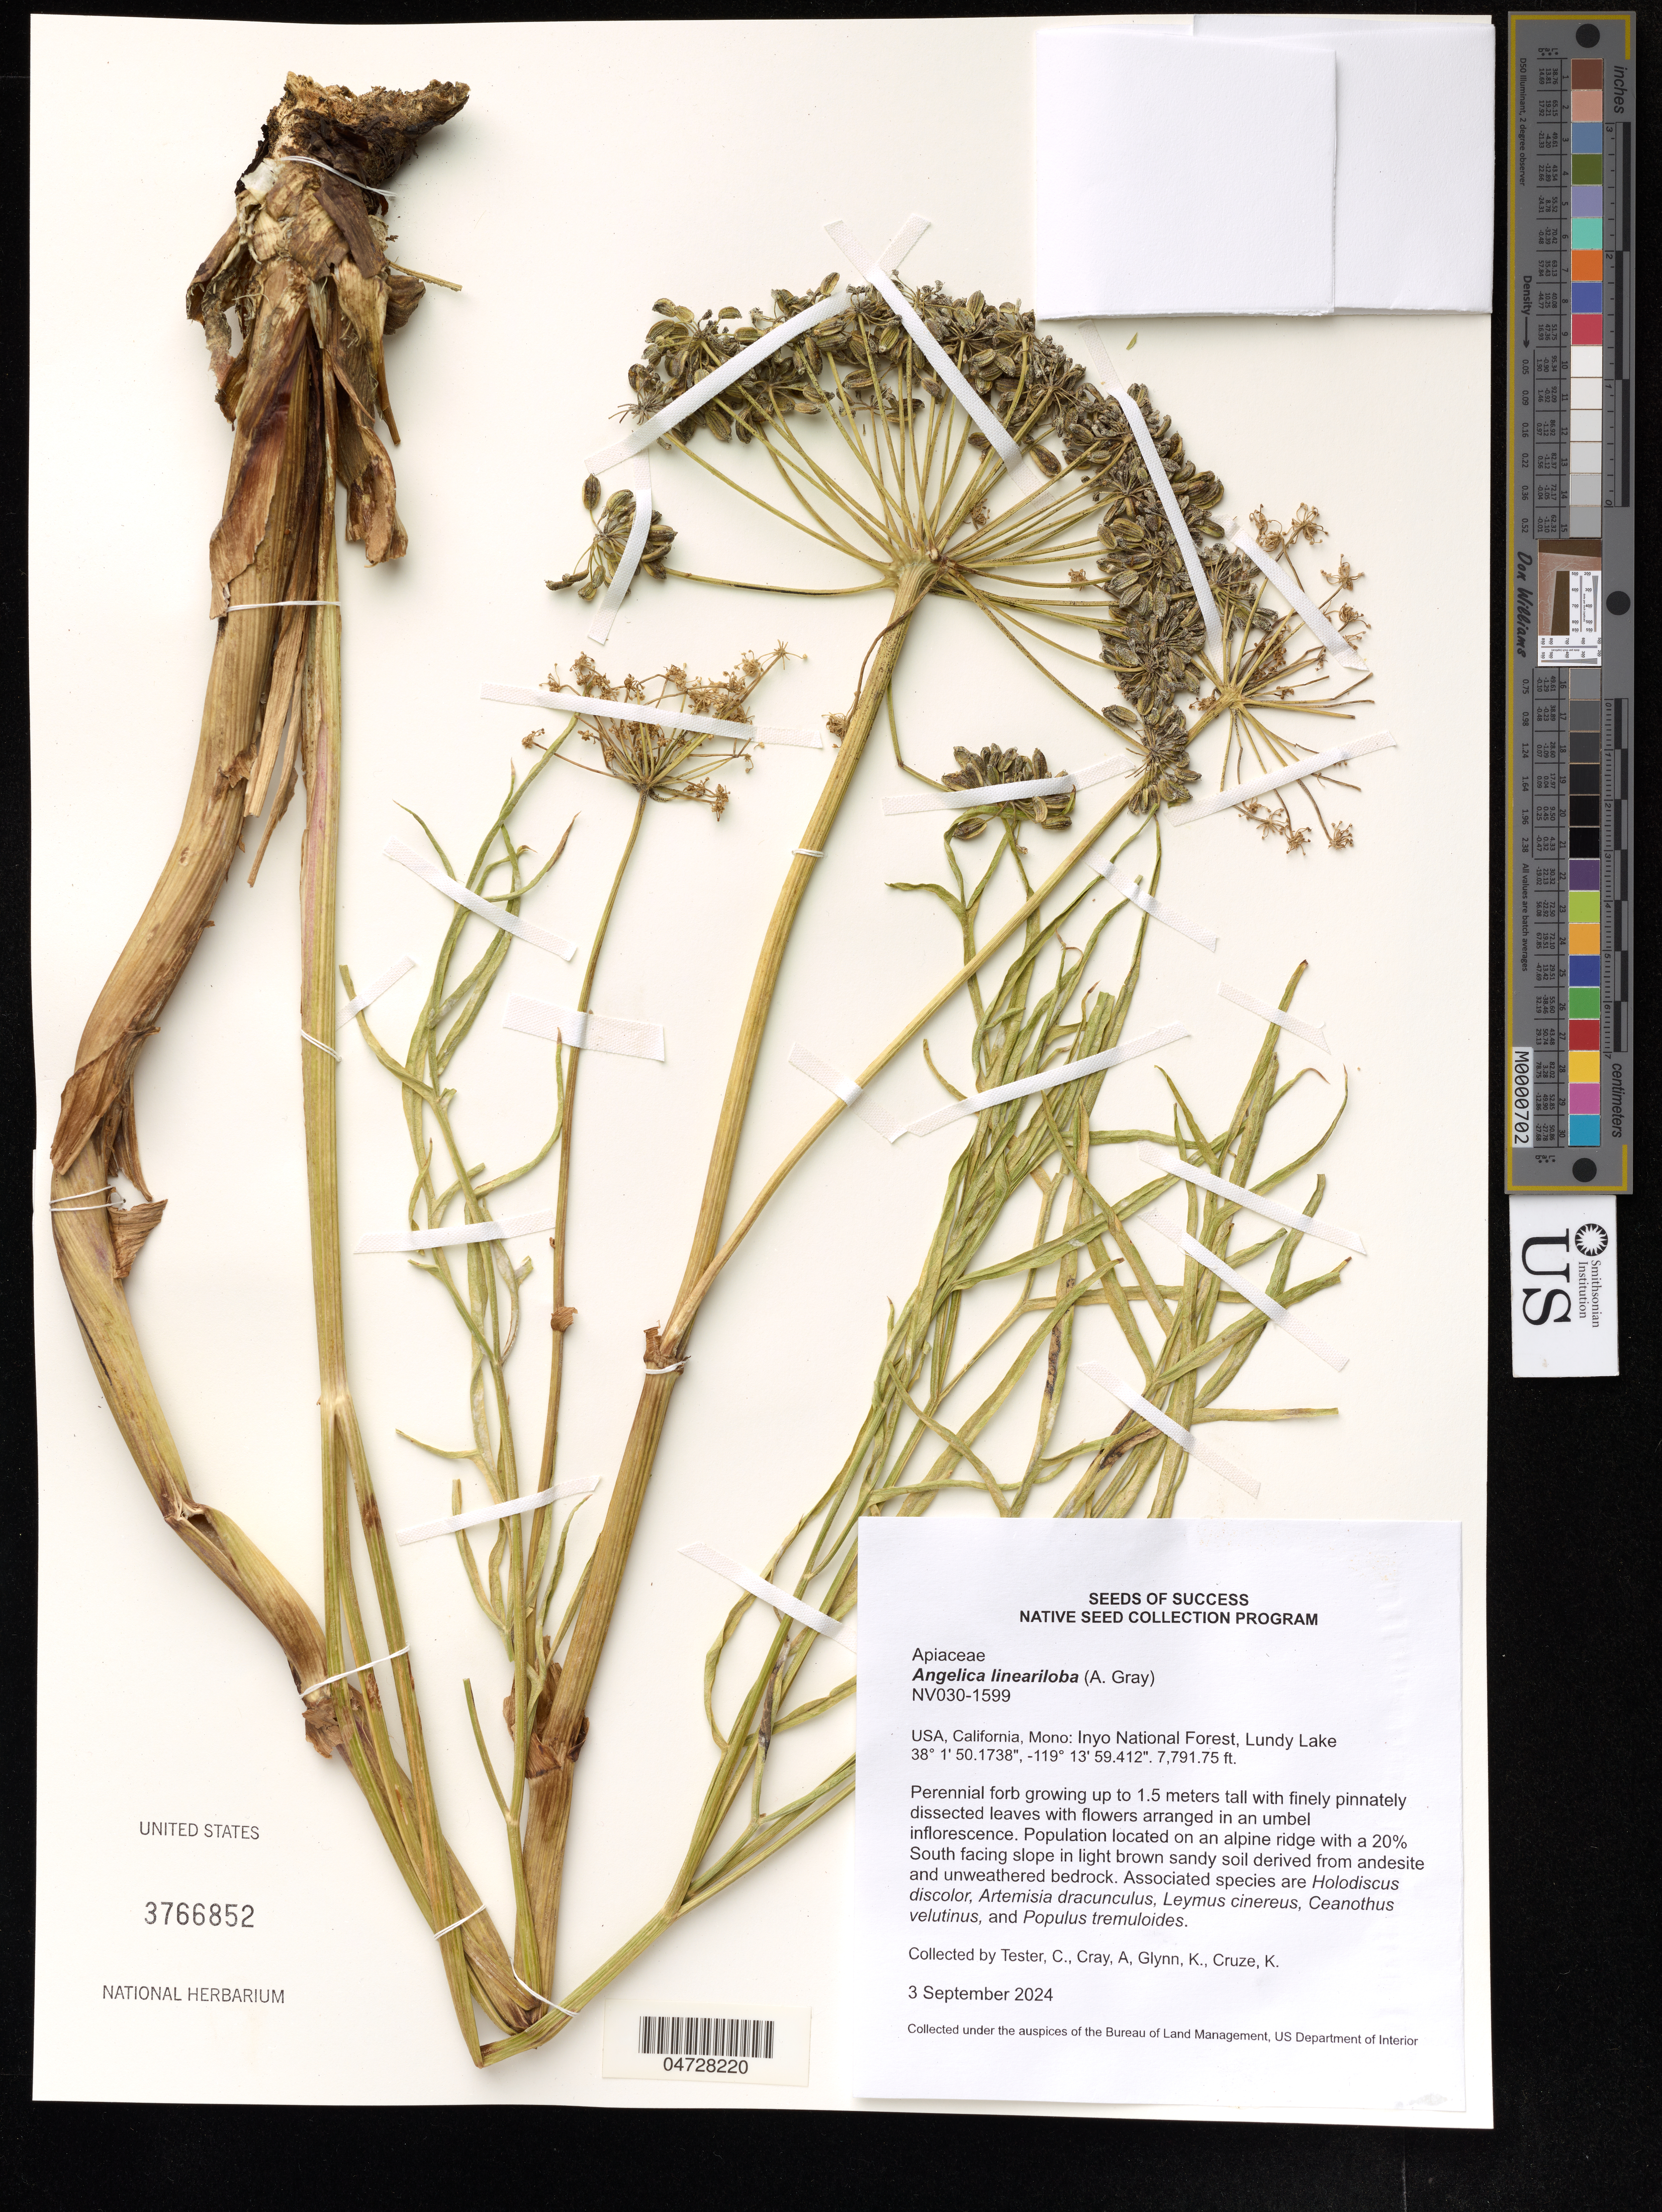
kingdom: Plantae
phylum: Tracheophyta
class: Magnoliopsida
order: Apiales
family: Apiaceae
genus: Angelica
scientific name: Angelica lineariloba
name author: A. Gray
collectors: C. Tester, A. Cray & K. Glynn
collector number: NV030-1599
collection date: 2024-09-03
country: United States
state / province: California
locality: Mono: Inyo National Forest, Lundy Lake.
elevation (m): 2374.93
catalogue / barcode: US 3766852